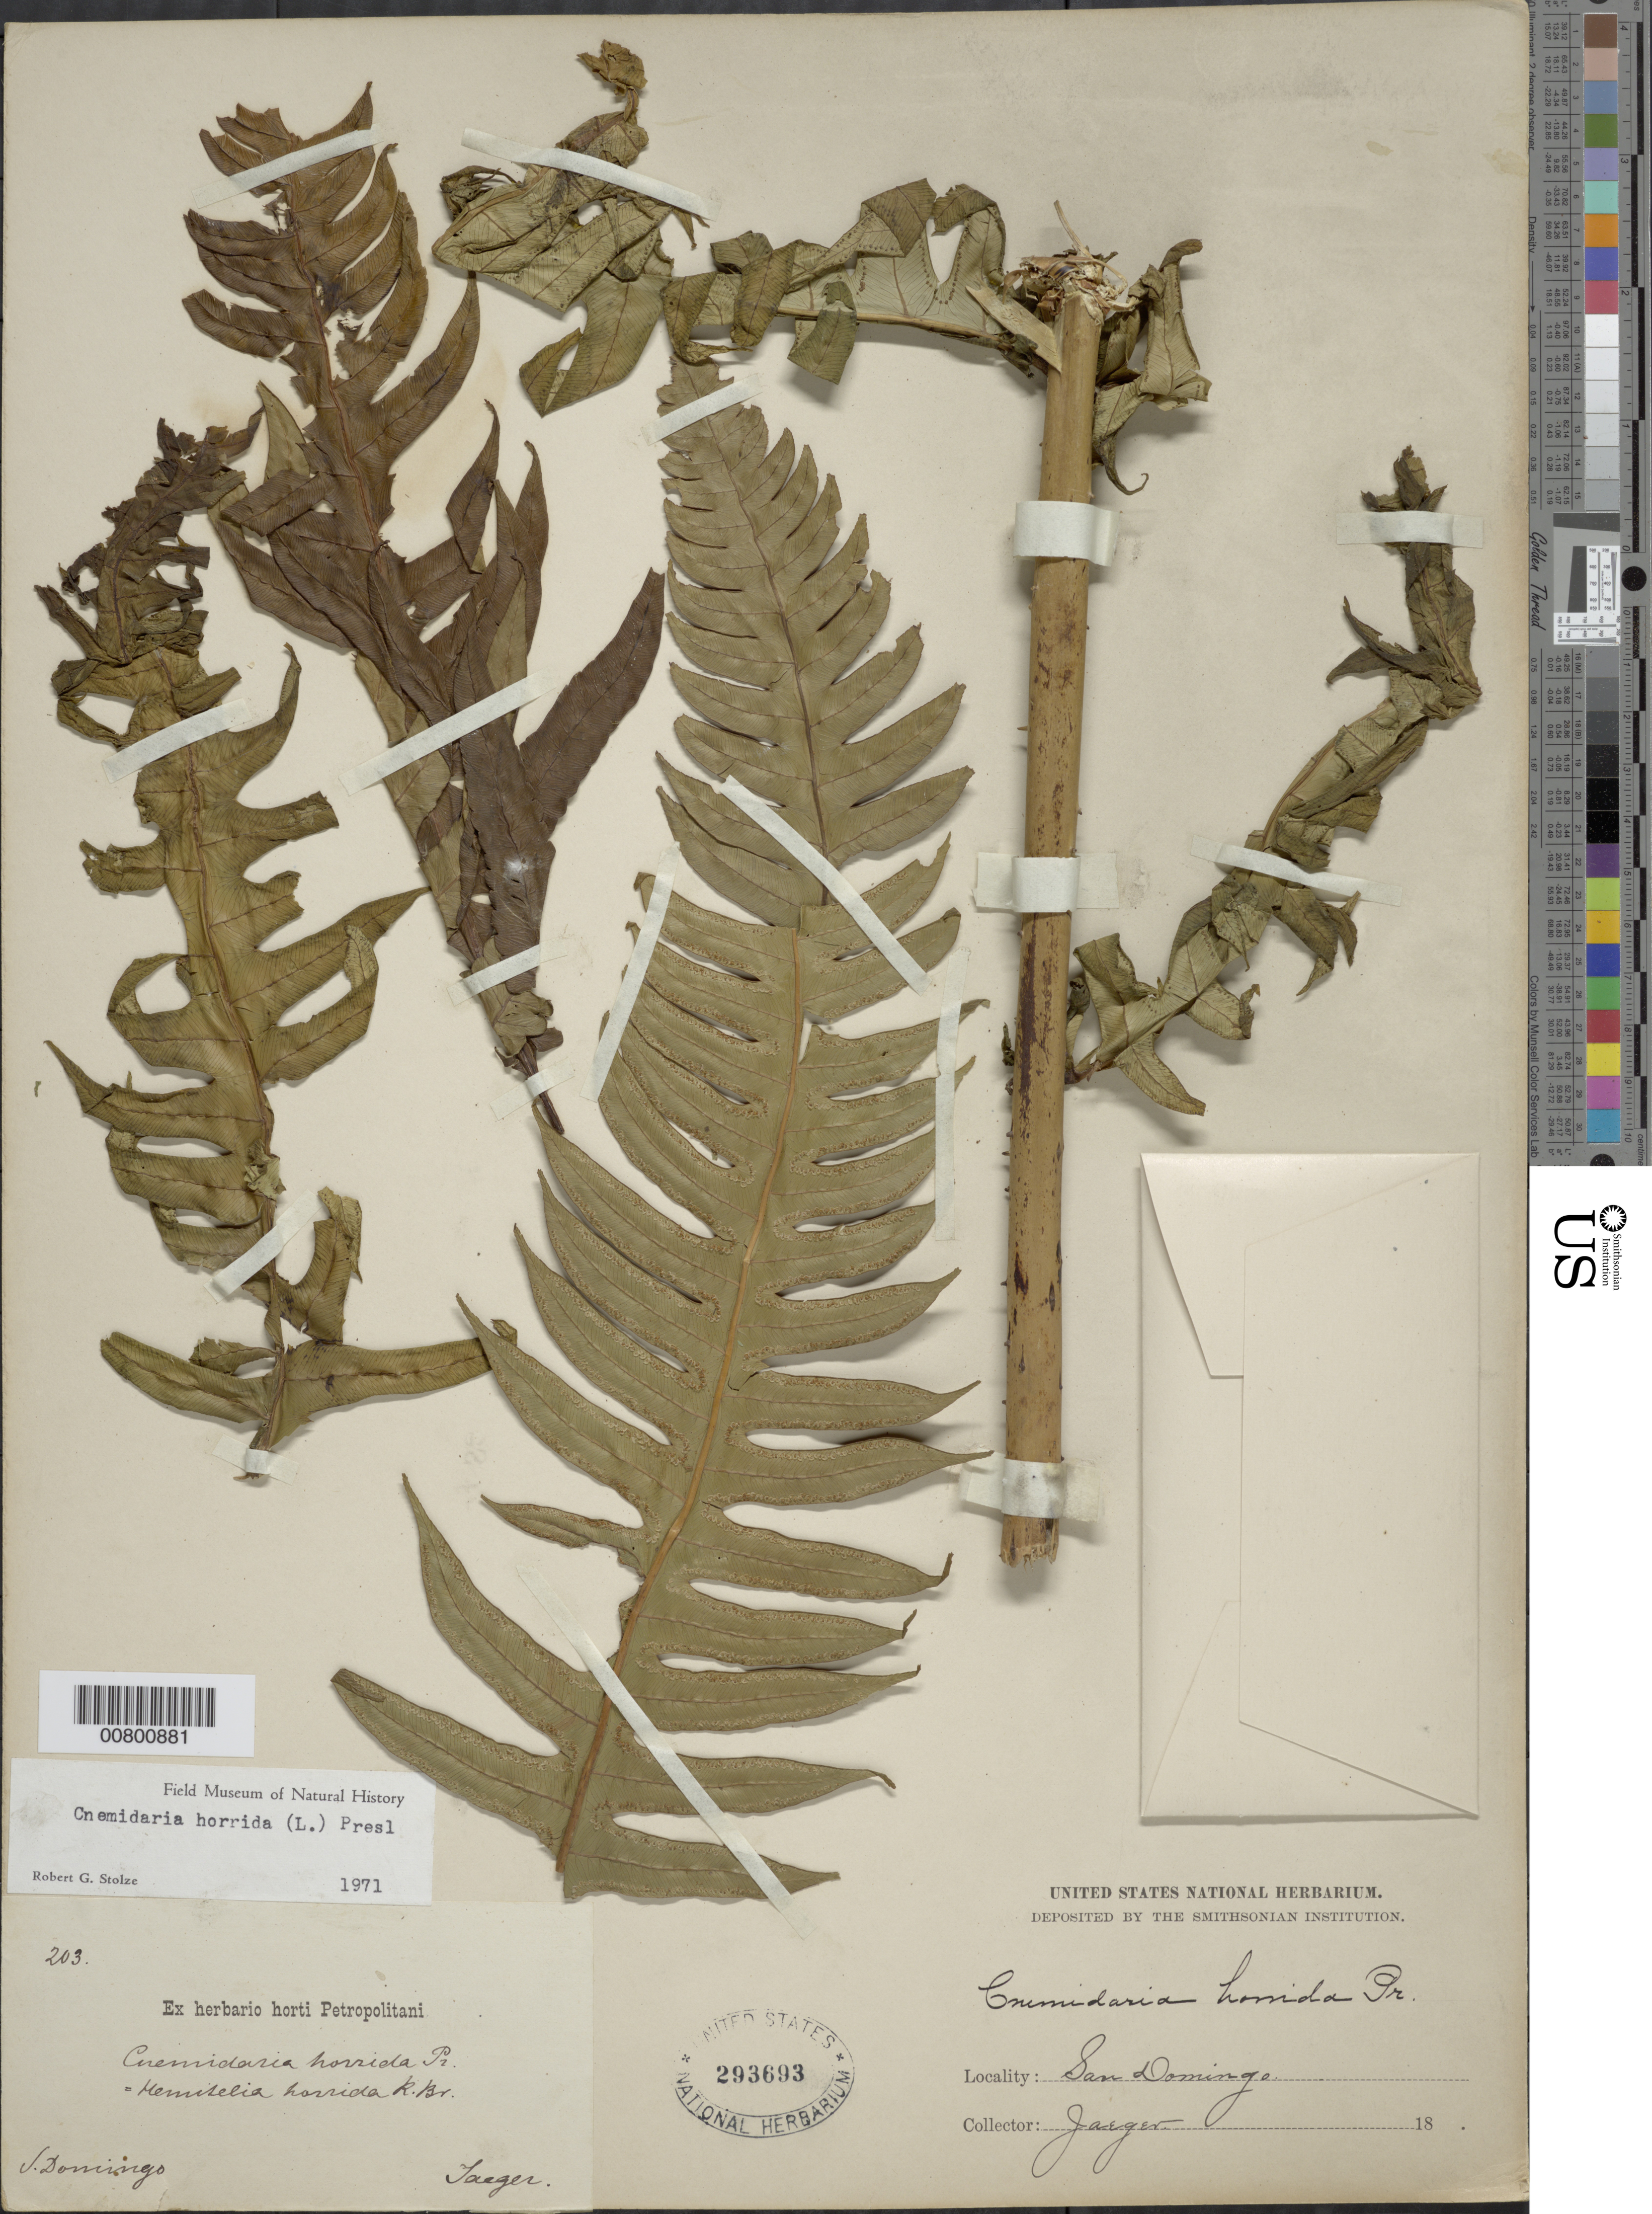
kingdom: Plantae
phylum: Tracheophyta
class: Polypodiopsida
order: Cyatheales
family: Cyatheaceae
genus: Cyathea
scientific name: Cyathea horrida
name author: (L.) Sm.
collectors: -. Jaeger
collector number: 203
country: Dominican Republic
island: Hispaniola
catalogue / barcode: US 293693